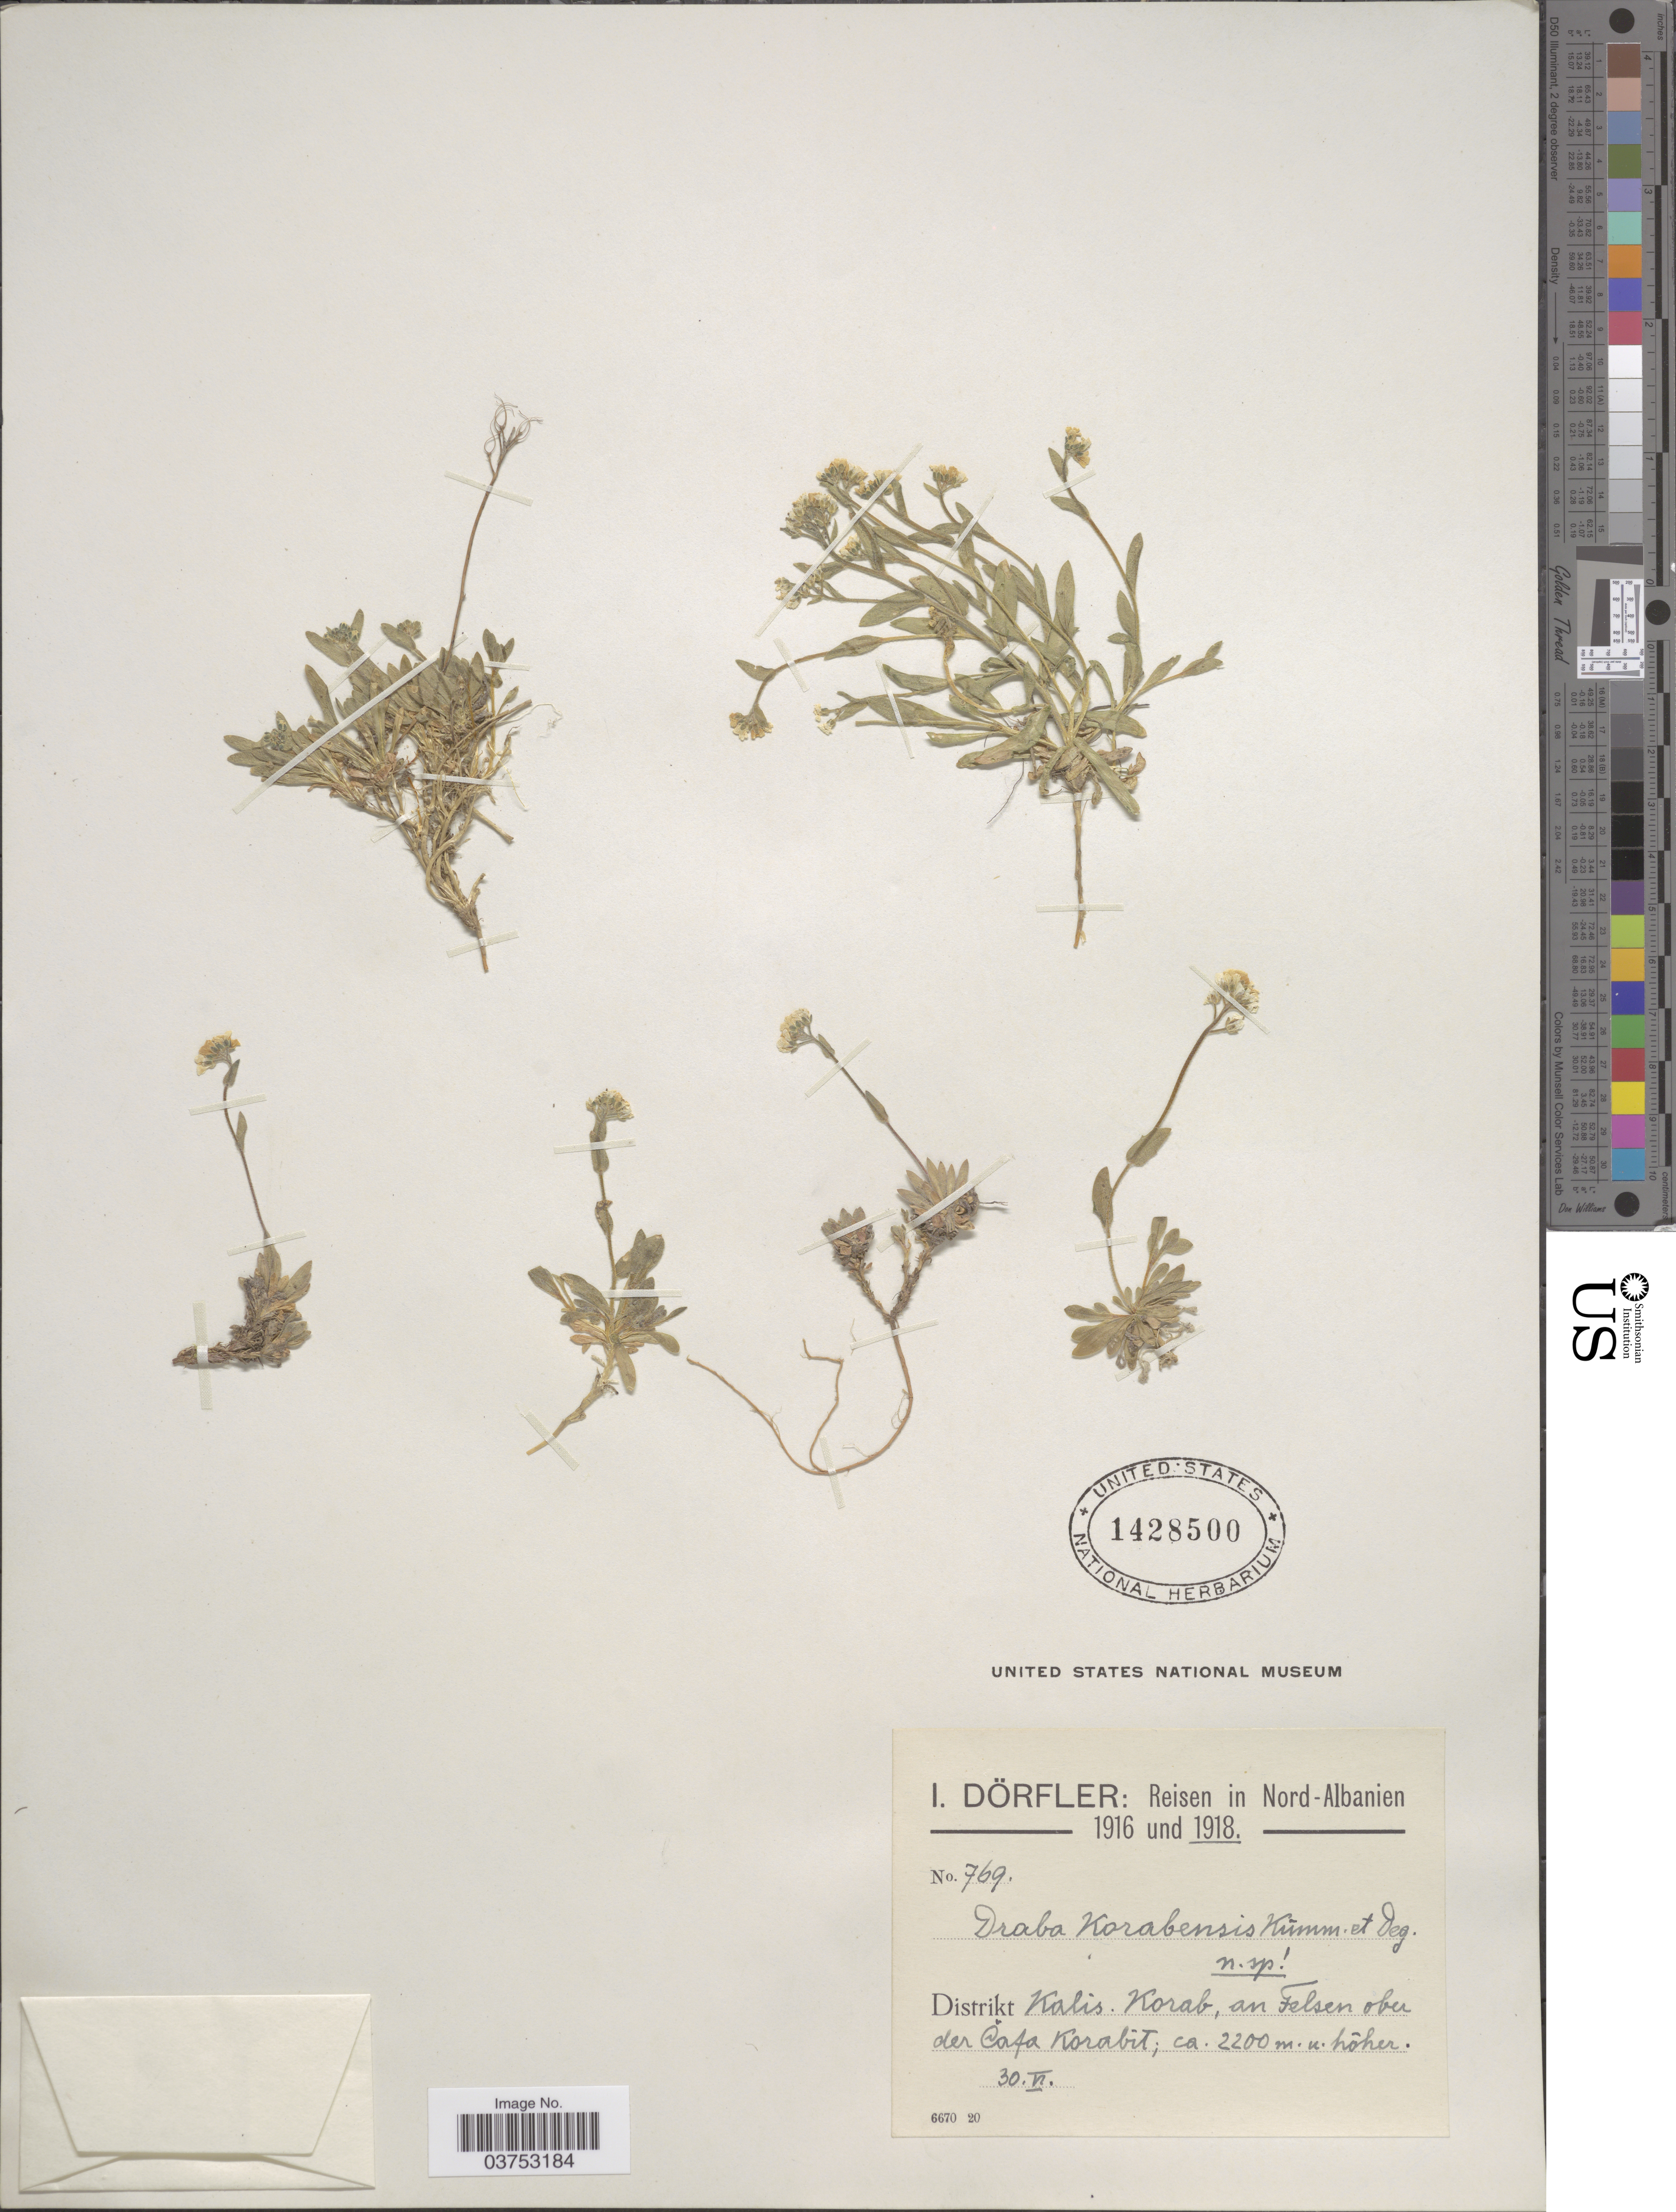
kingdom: Plantae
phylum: Tracheophyta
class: Magnoliopsida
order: Brassicales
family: Brassicaceae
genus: Draba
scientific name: Draba korabensis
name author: Kümmerle & Degen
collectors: I. Dörfler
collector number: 769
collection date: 1918-06-30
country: Albania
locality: Nord-Albanien. Distrikt Kalis. Korab, an Felsen ober der Cafa [interpreted] Korabit.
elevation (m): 2200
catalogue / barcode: US 1428500